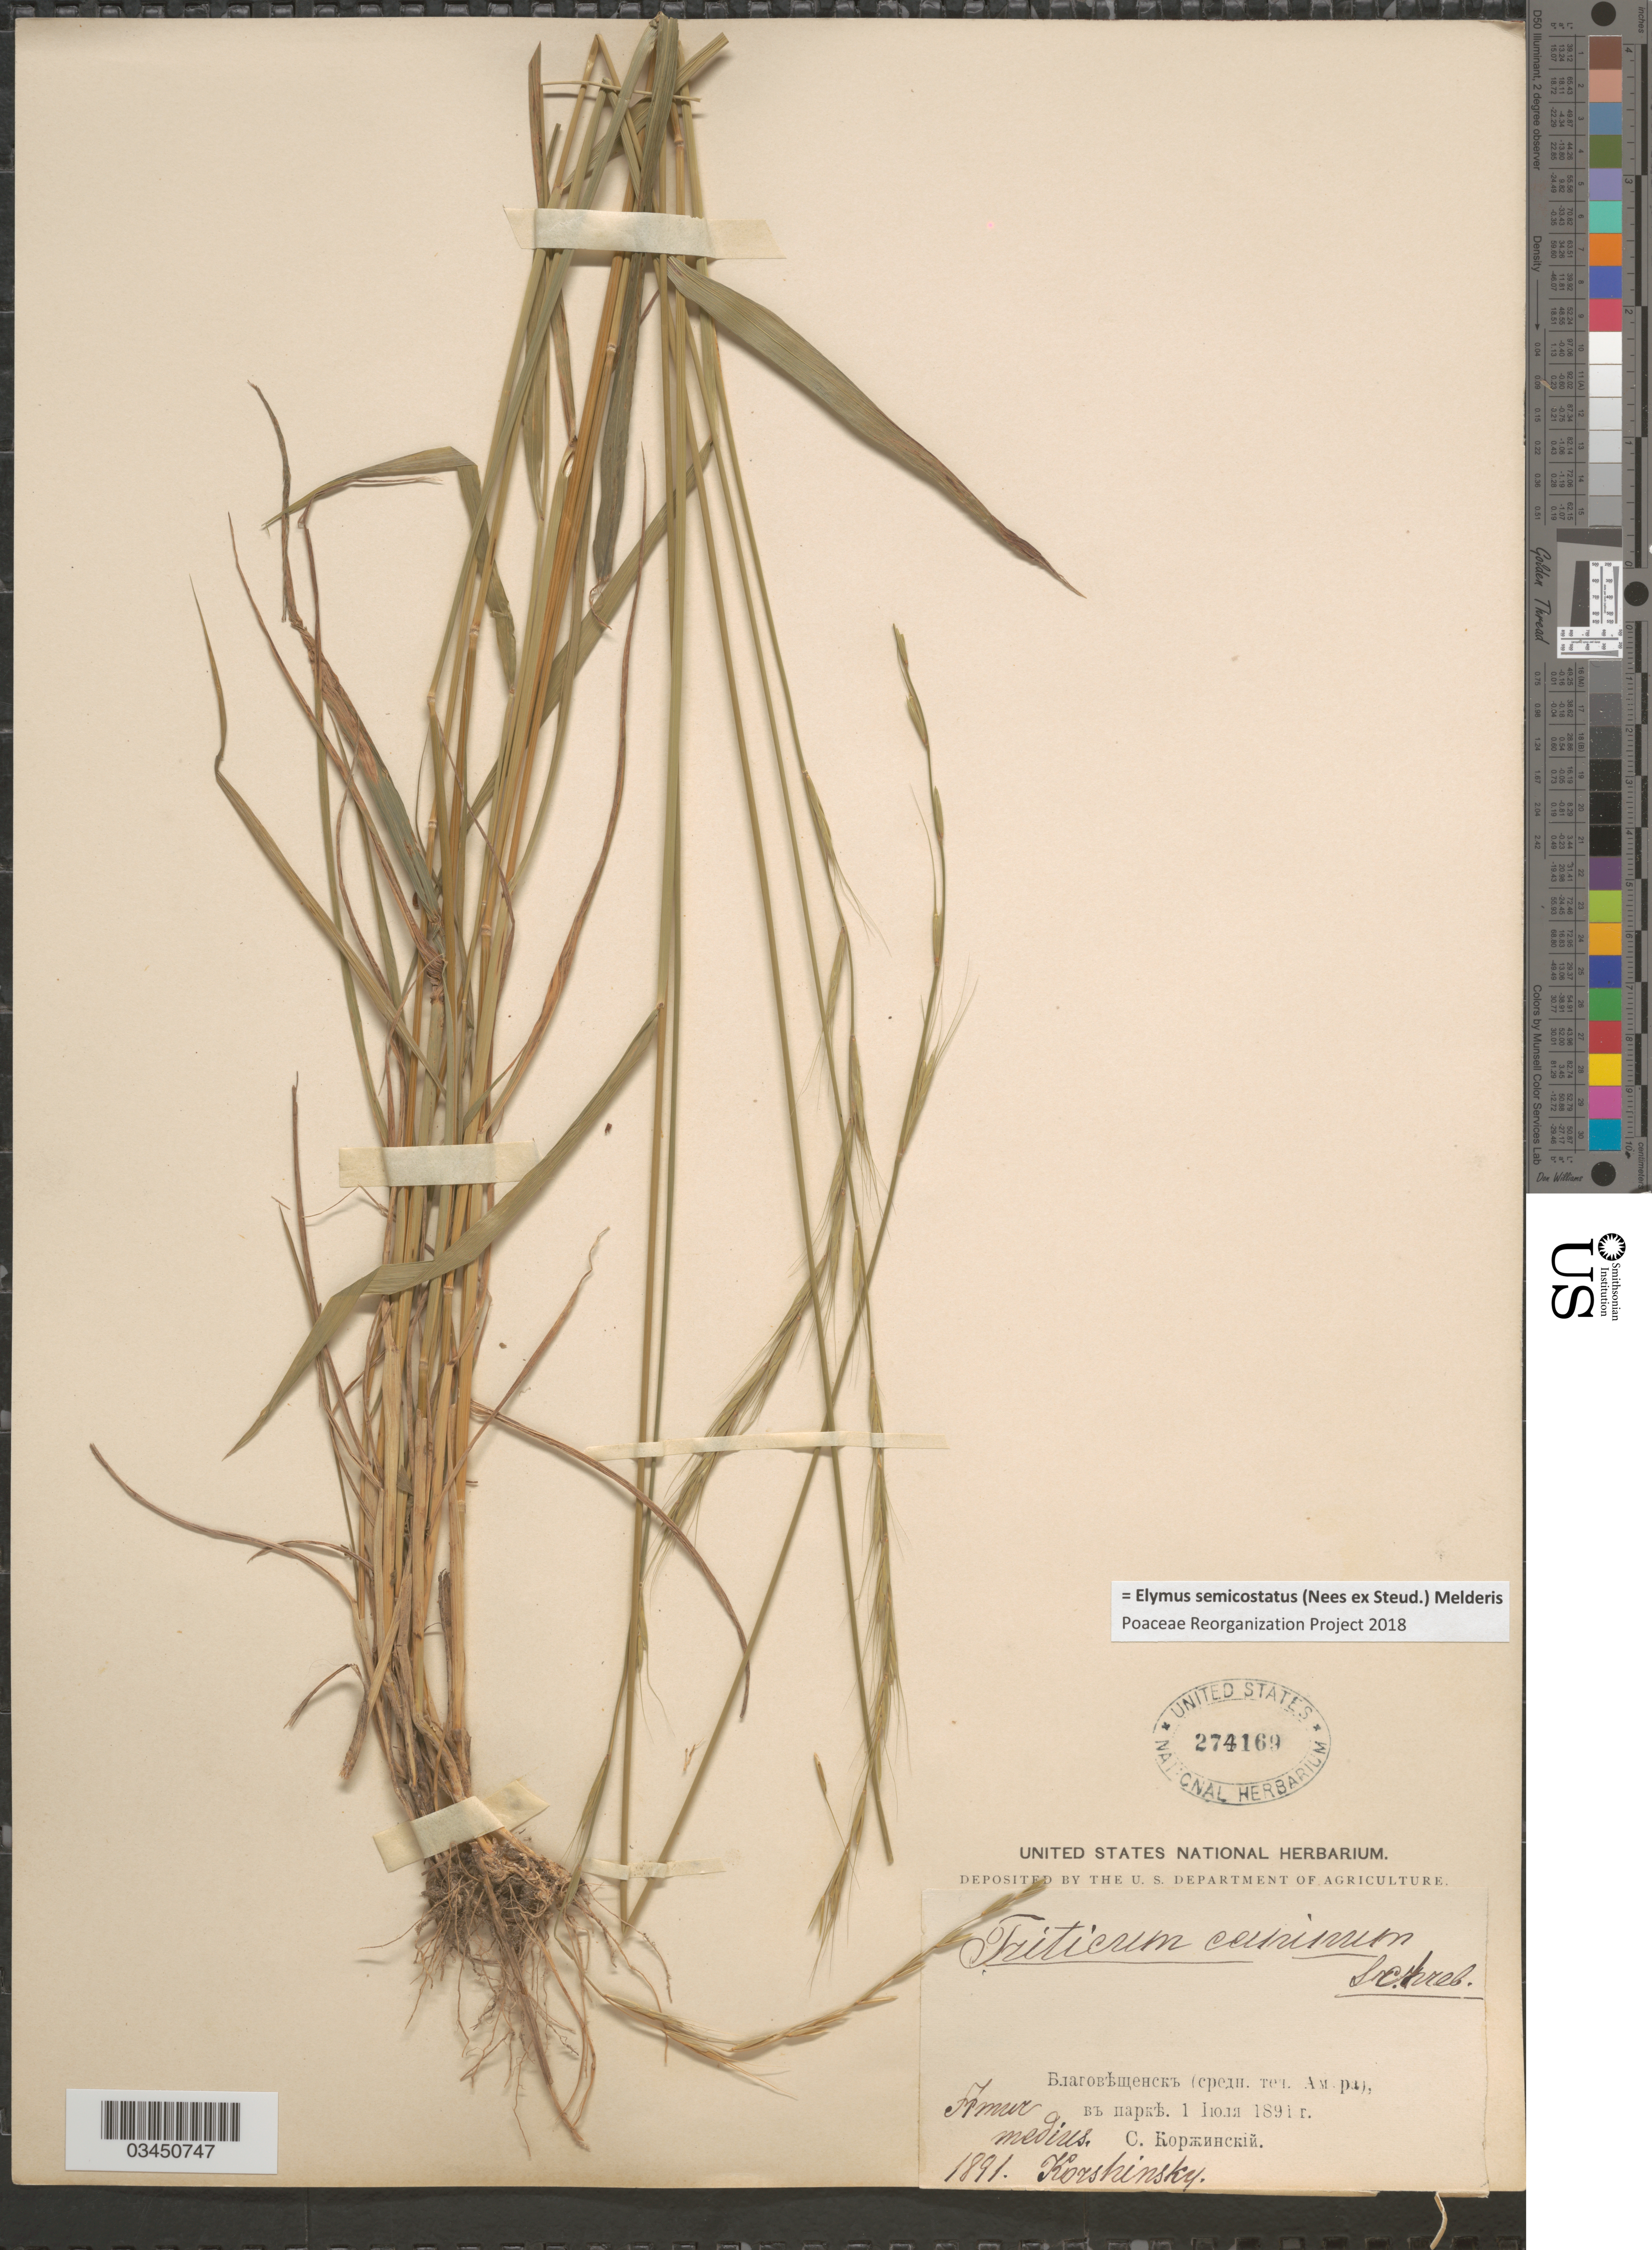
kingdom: Plantae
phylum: Tracheophyta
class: Liliopsida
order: Poales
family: Poaceae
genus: Elymus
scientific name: Elymus semicostatus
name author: (Nees ex Steud.) Melderis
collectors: S. Korzhinskiy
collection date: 1891-07-01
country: Russian Federation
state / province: Amur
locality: Amur medius. Blagoveshchensk, middle flow of river Amur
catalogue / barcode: US 274169